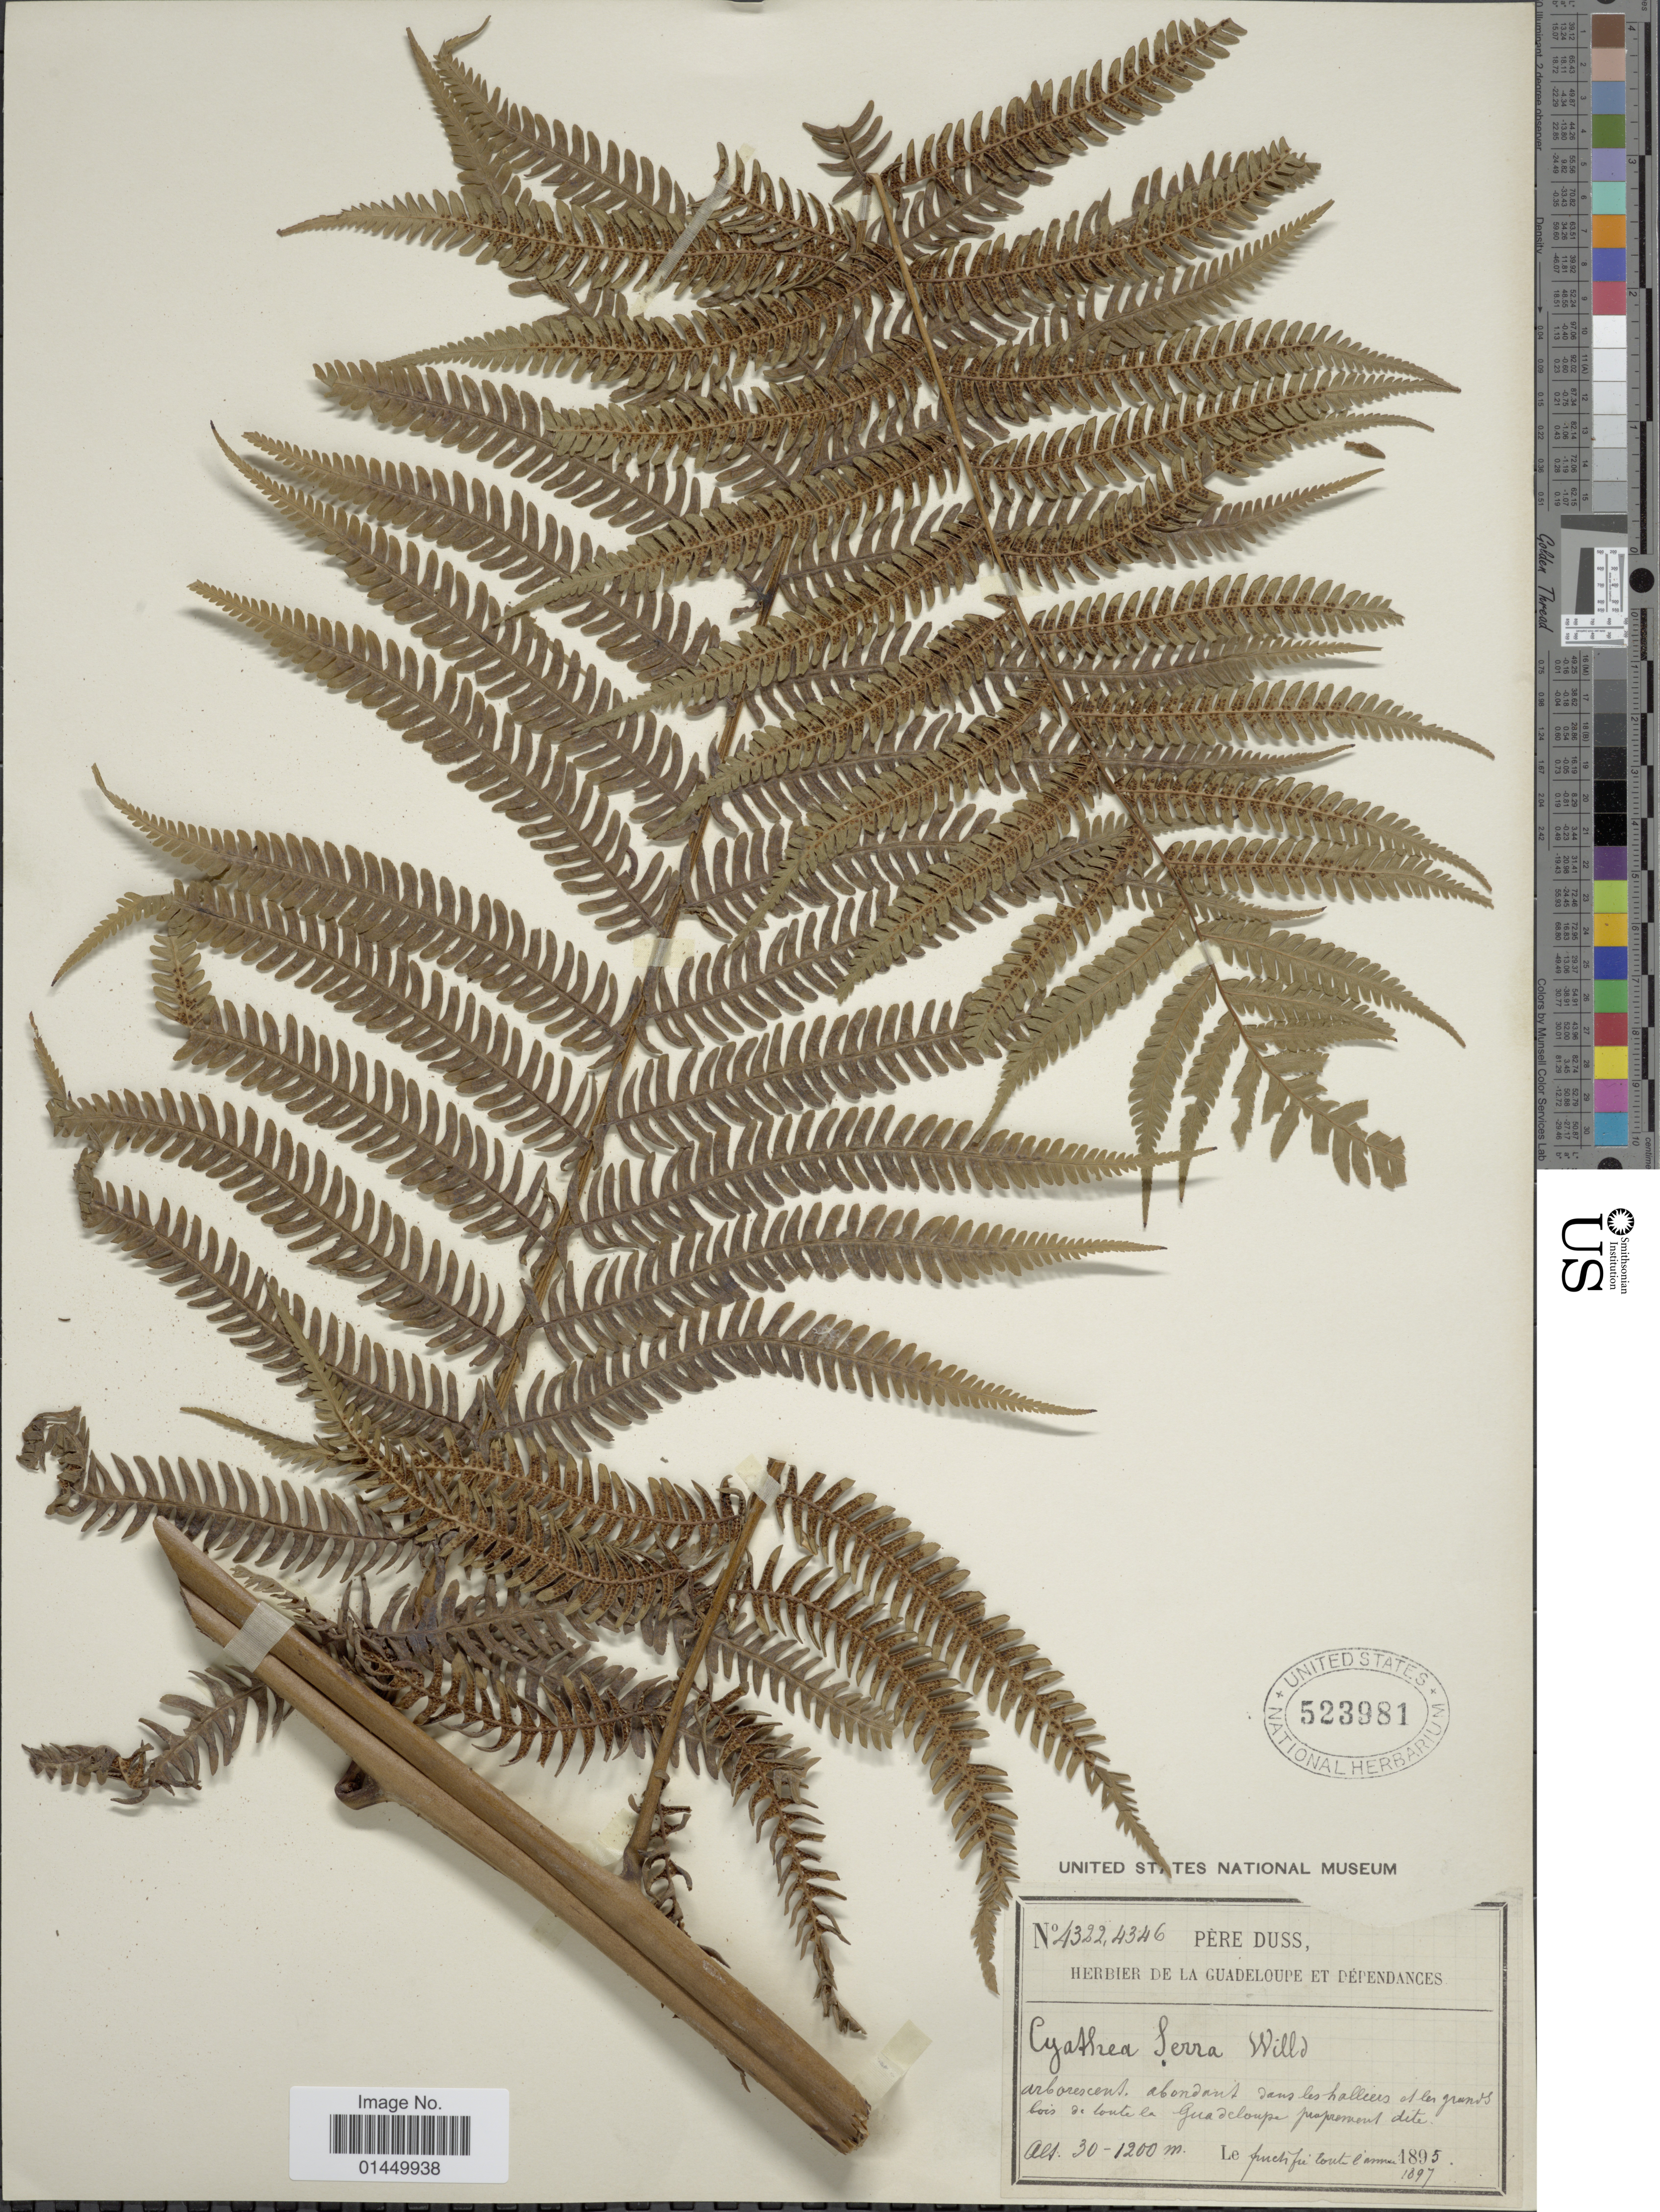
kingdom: Plantae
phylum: Tracheophyta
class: Polypodiopsida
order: Cyatheales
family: Cyatheaceae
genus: Cyathea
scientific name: Cyathea arborea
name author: (L.) Sm.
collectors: Père Duss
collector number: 4322/4346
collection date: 1895/1897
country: Guadeloupe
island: Leeward Is.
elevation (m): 30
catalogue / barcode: US 523981